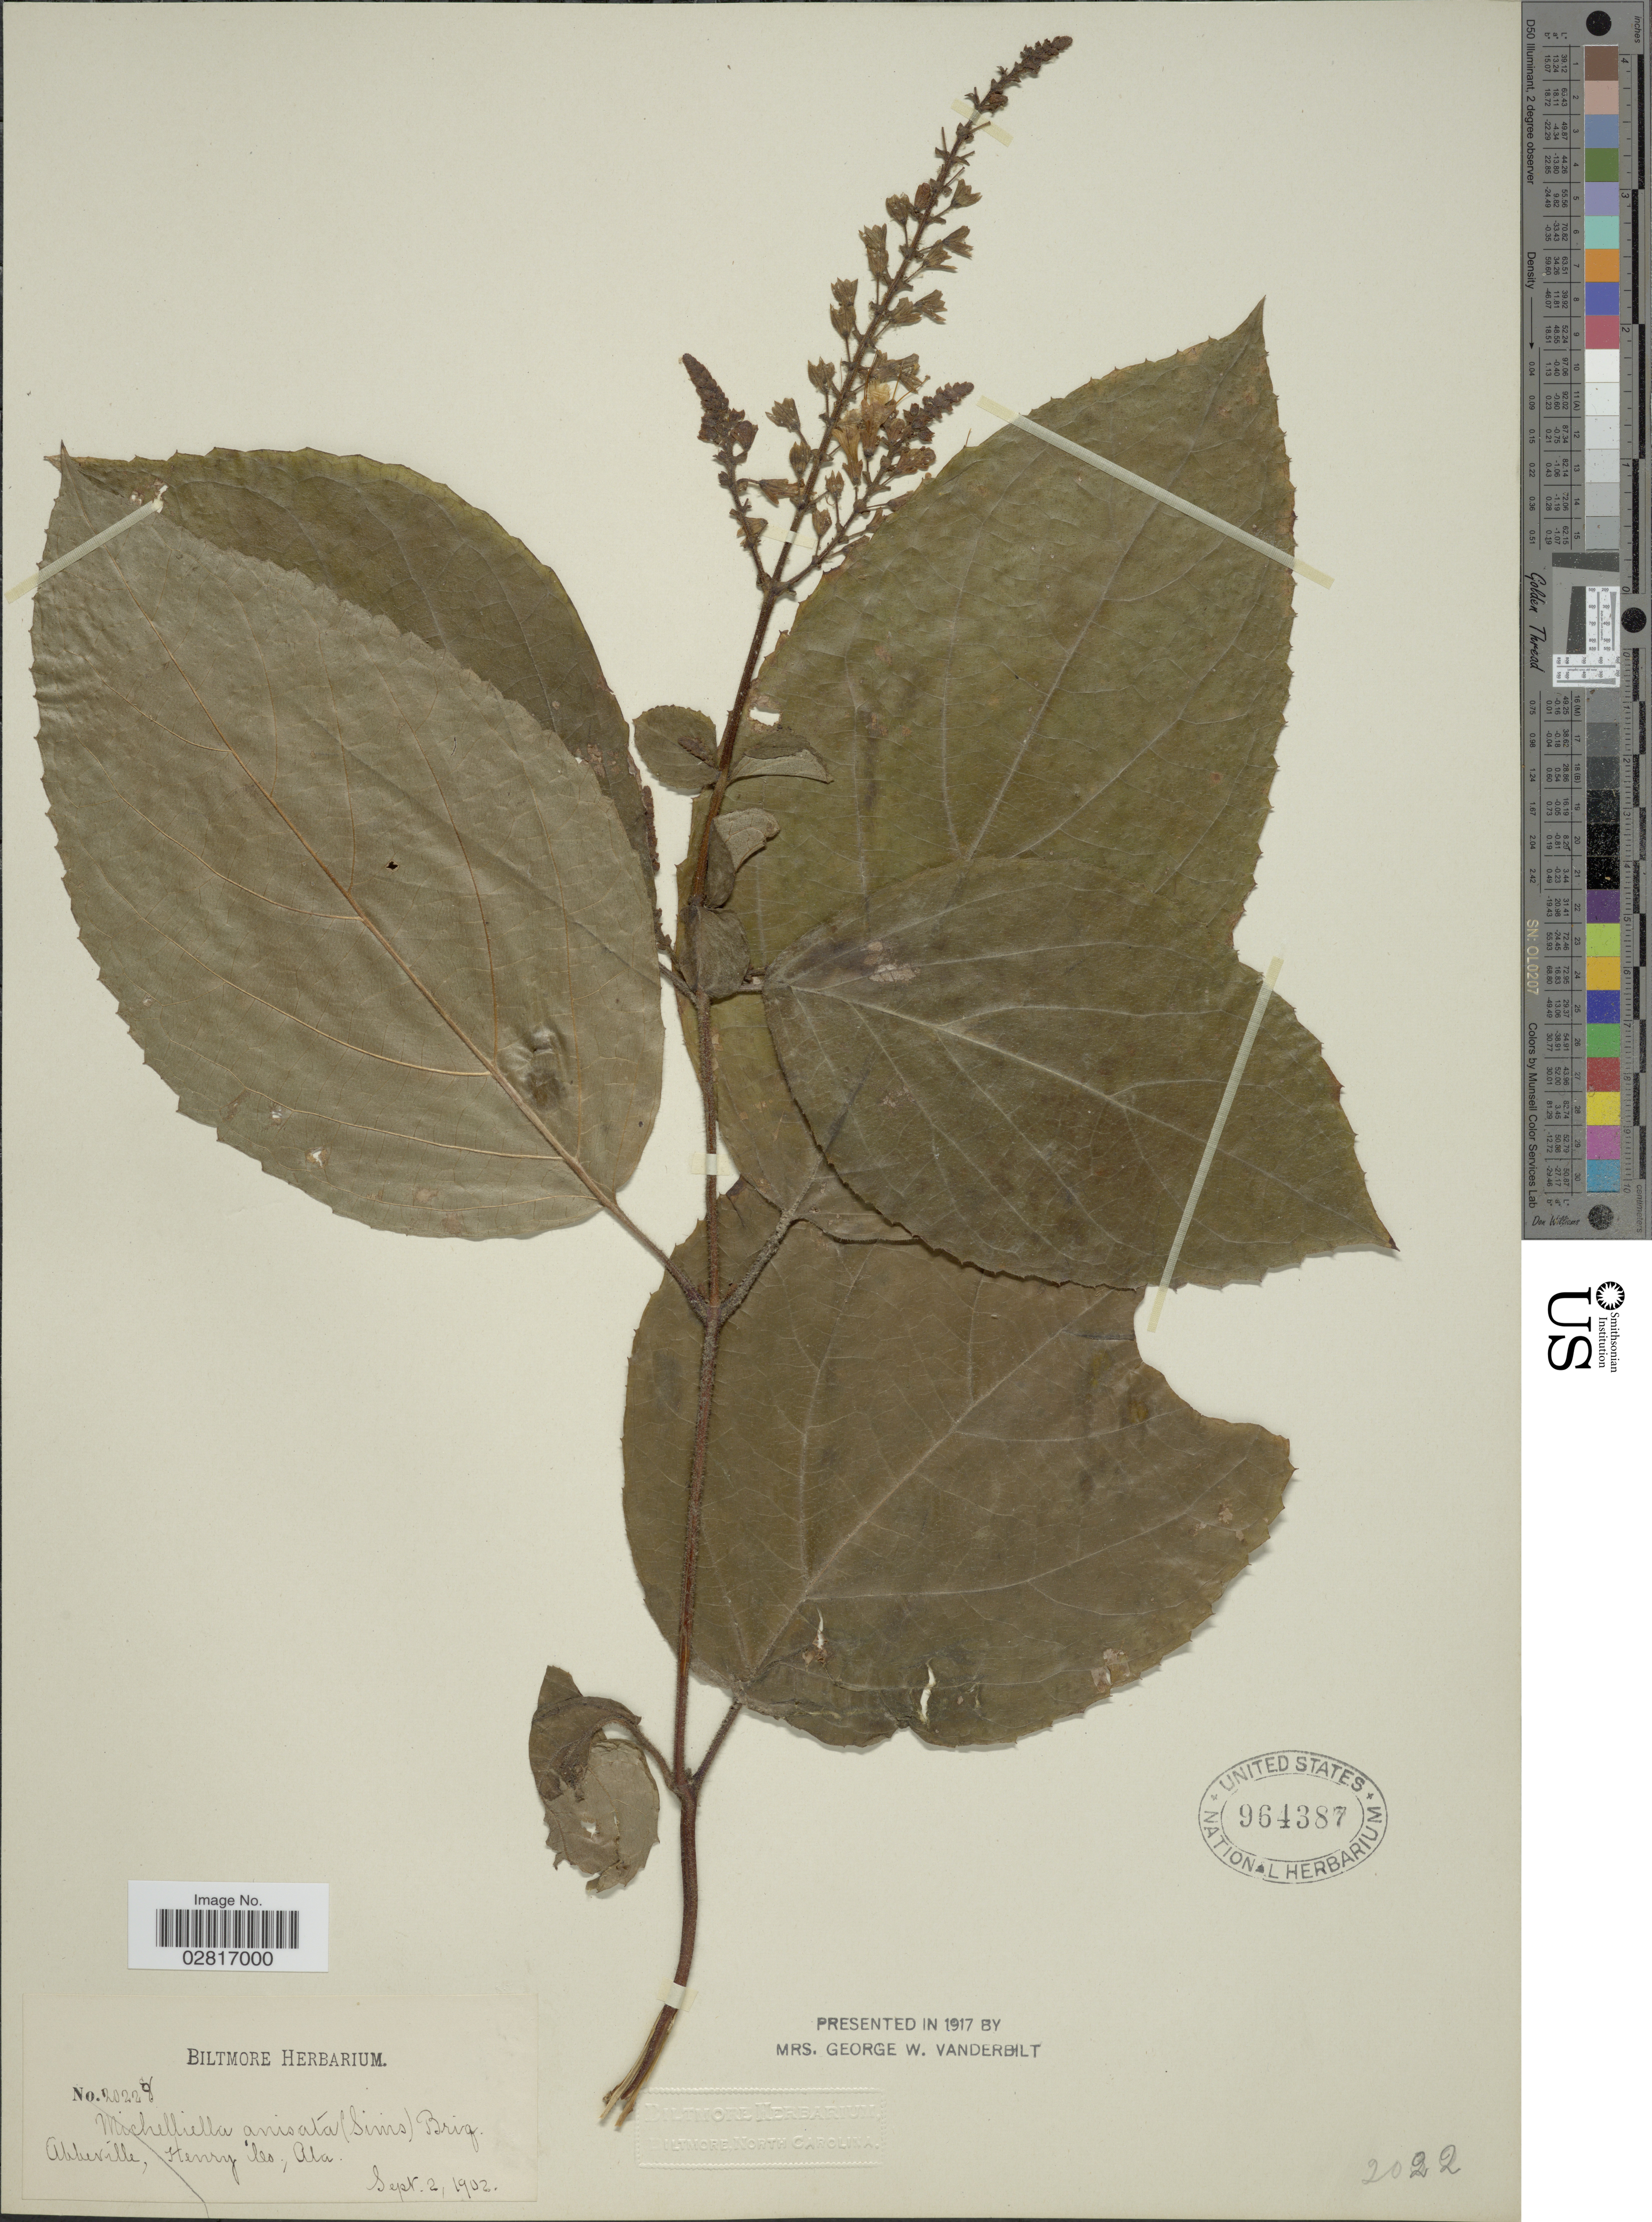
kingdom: Plantae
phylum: Tracheophyta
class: Magnoliopsida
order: Lamiales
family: Lamiaceae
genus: Collinsonia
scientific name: Collinsonia anisata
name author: Sims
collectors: ex herb. Biltmore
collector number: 2022f*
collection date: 1902-09-02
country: United States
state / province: Alabama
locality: Abbeville, Henry Co. Ala.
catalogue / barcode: US 964387